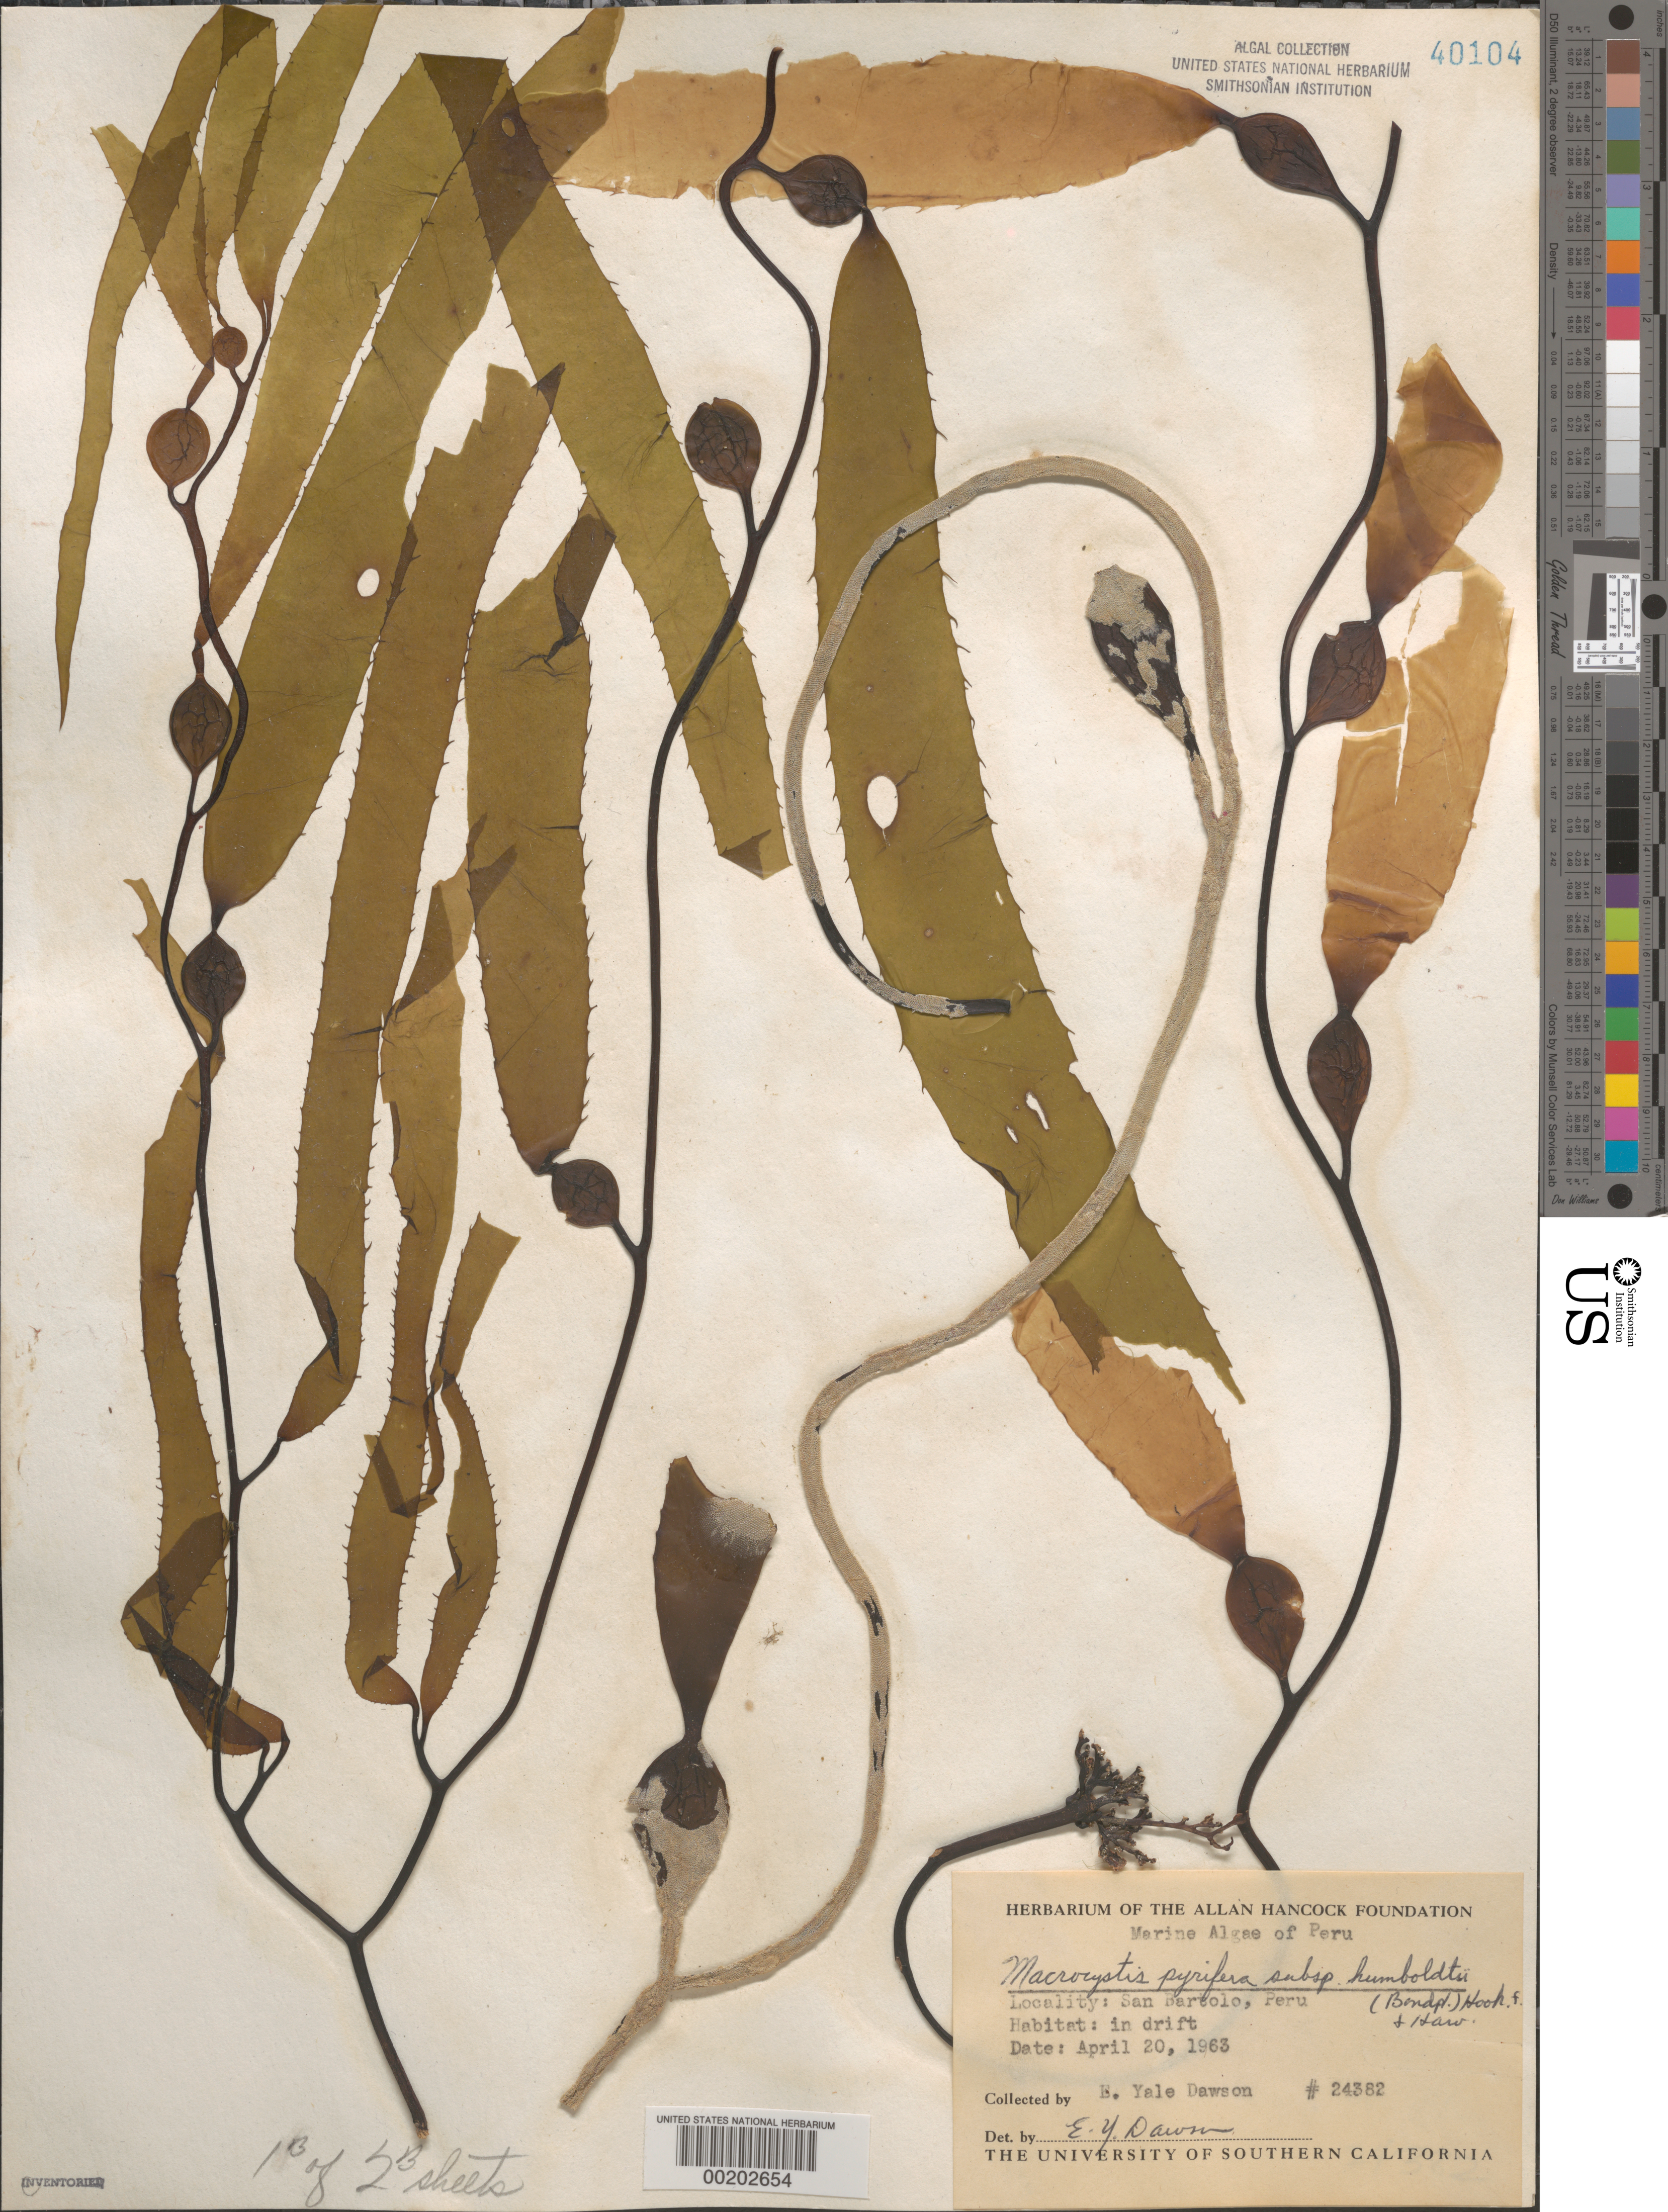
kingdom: Chromista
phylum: Ochrophyta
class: Phaeophyceae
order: Laminariales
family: Laminariaceae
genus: Macrocystis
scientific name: Macrocystis pyrifera subsp. humboldtii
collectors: E. Y. Dawson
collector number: EYD 24382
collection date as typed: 20 Apr 1963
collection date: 1963-04-20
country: Peru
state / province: Lima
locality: San bartolo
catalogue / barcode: US 40104